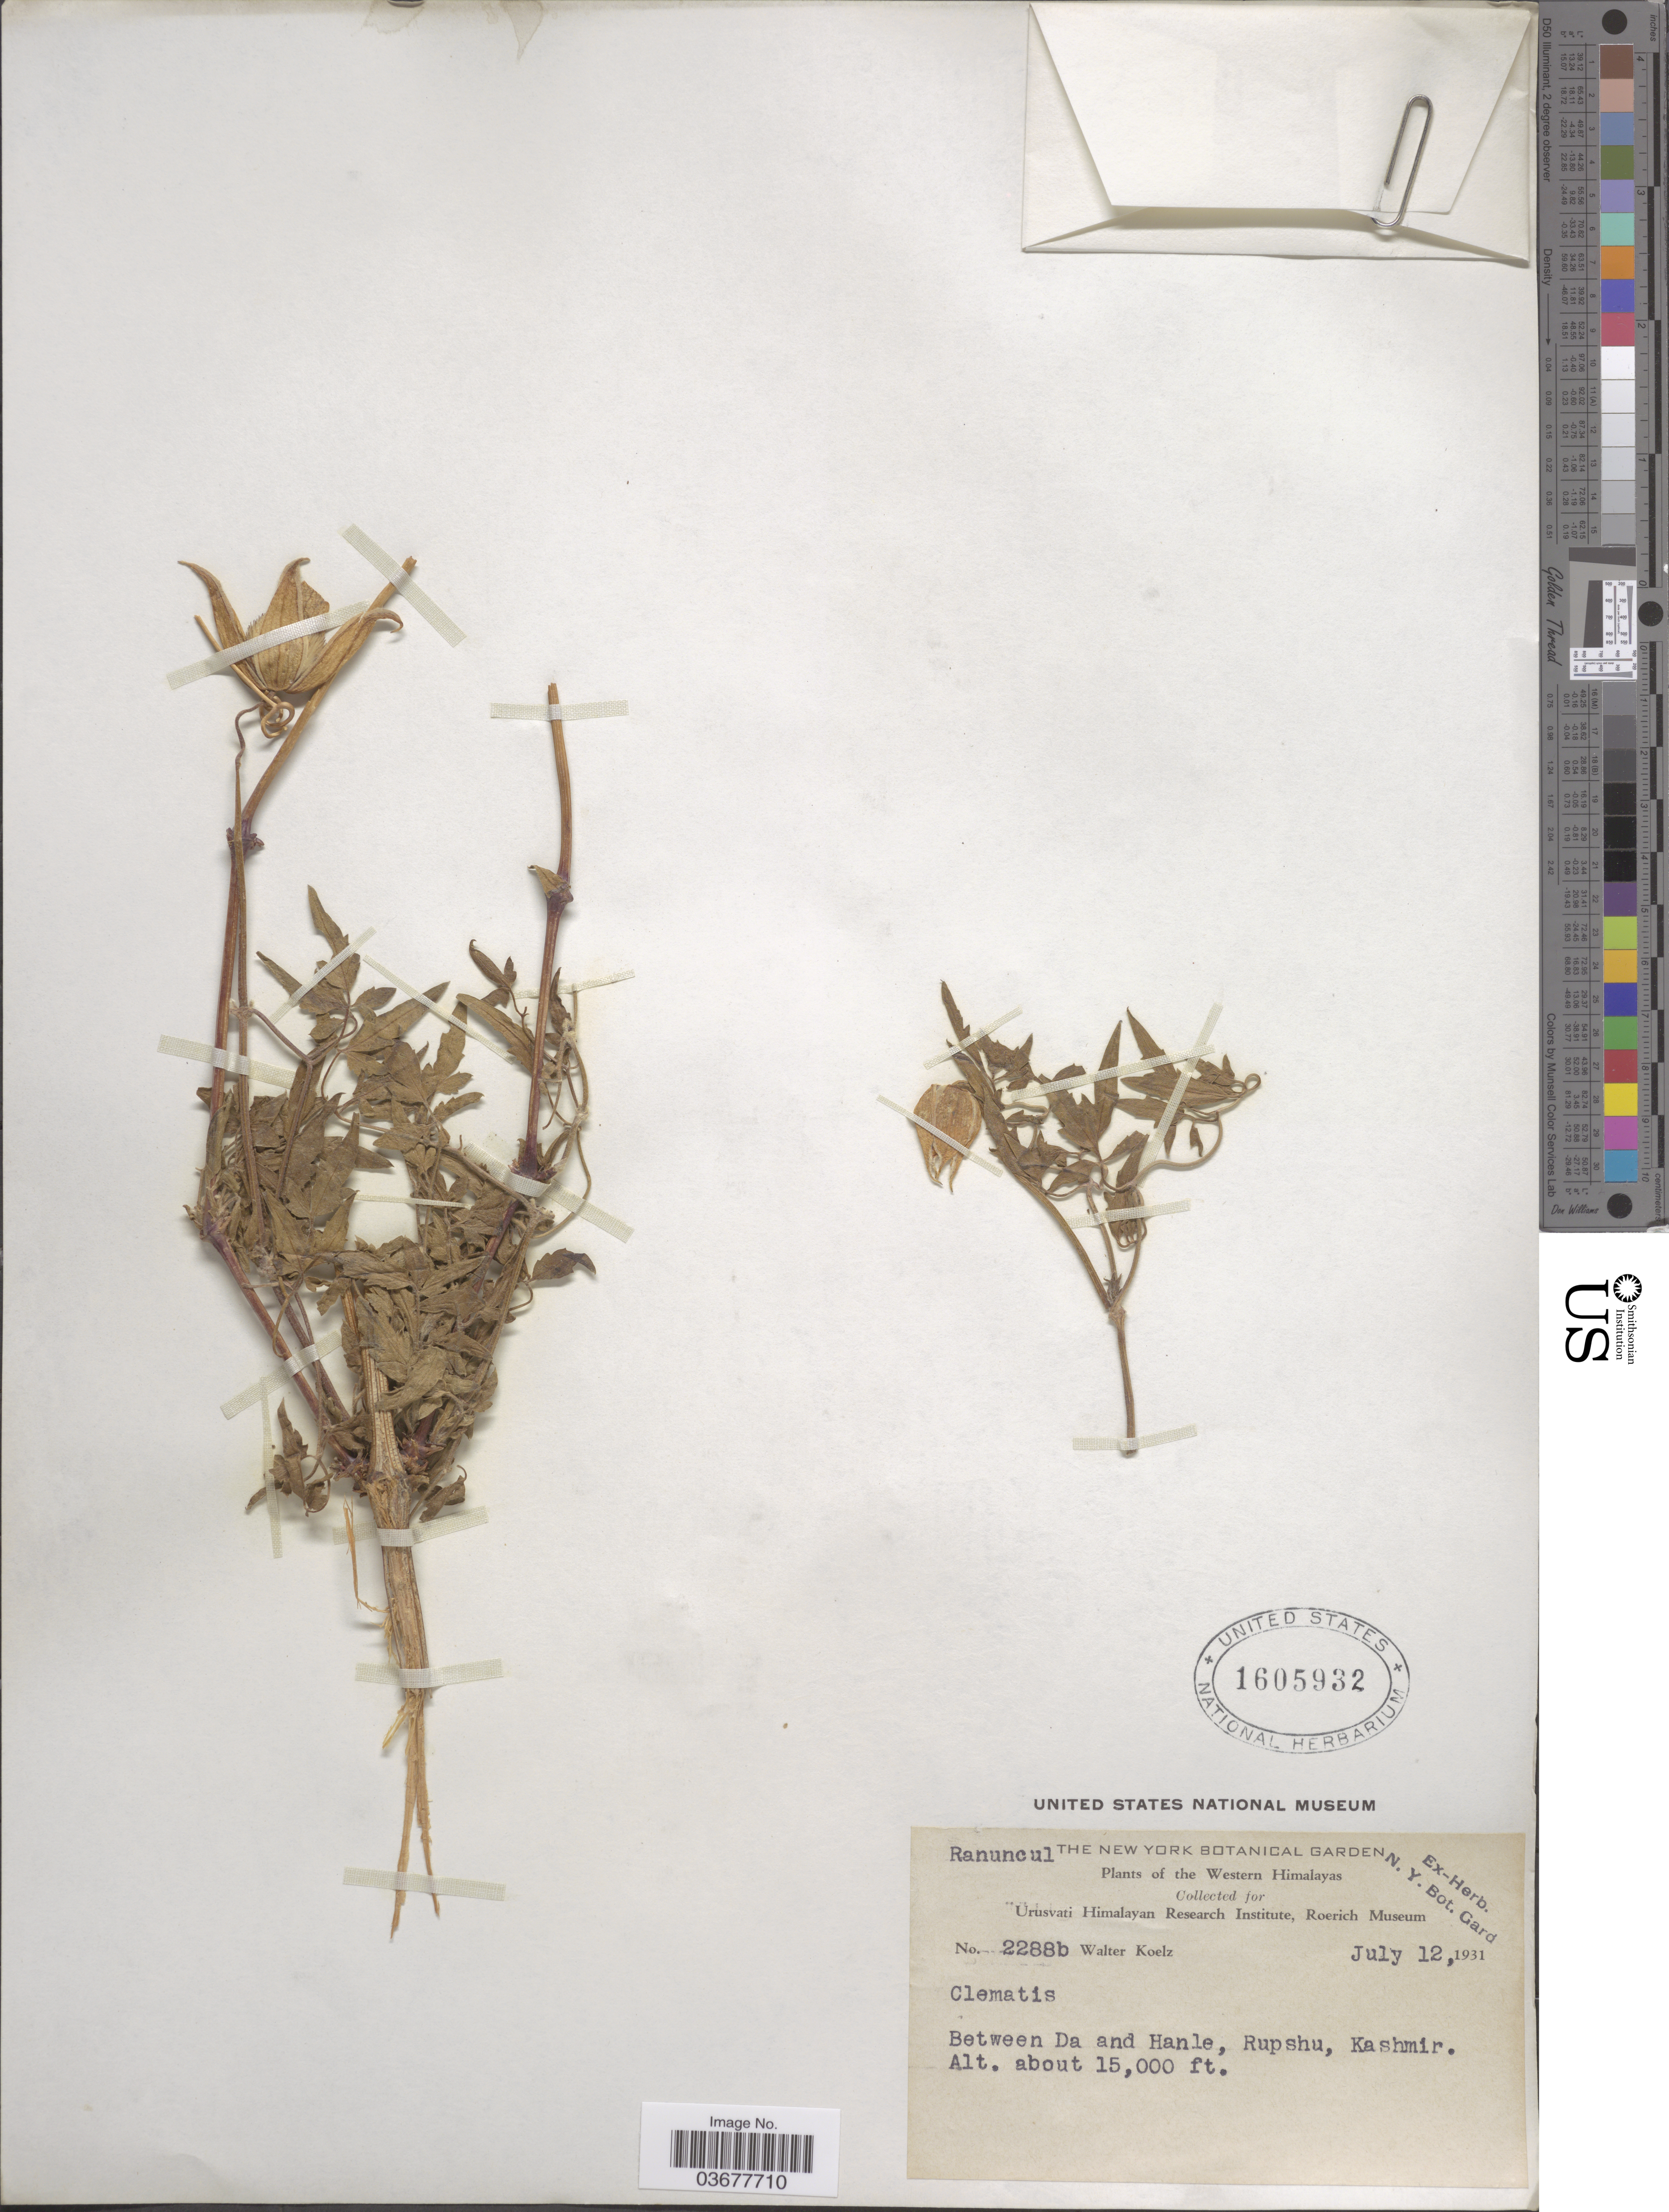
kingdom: Plantae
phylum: Tracheophyta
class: Magnoliopsida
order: Ranunculales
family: Ranunculaceae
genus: Clematis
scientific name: Clematis sp.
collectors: W. N. Koelz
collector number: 2288b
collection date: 1931-07-12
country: India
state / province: Jammu and Kashmir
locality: Western Himalayas. Between Da and Hanle, Rupshu, Kashmir.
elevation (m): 4572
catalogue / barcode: US 1605932